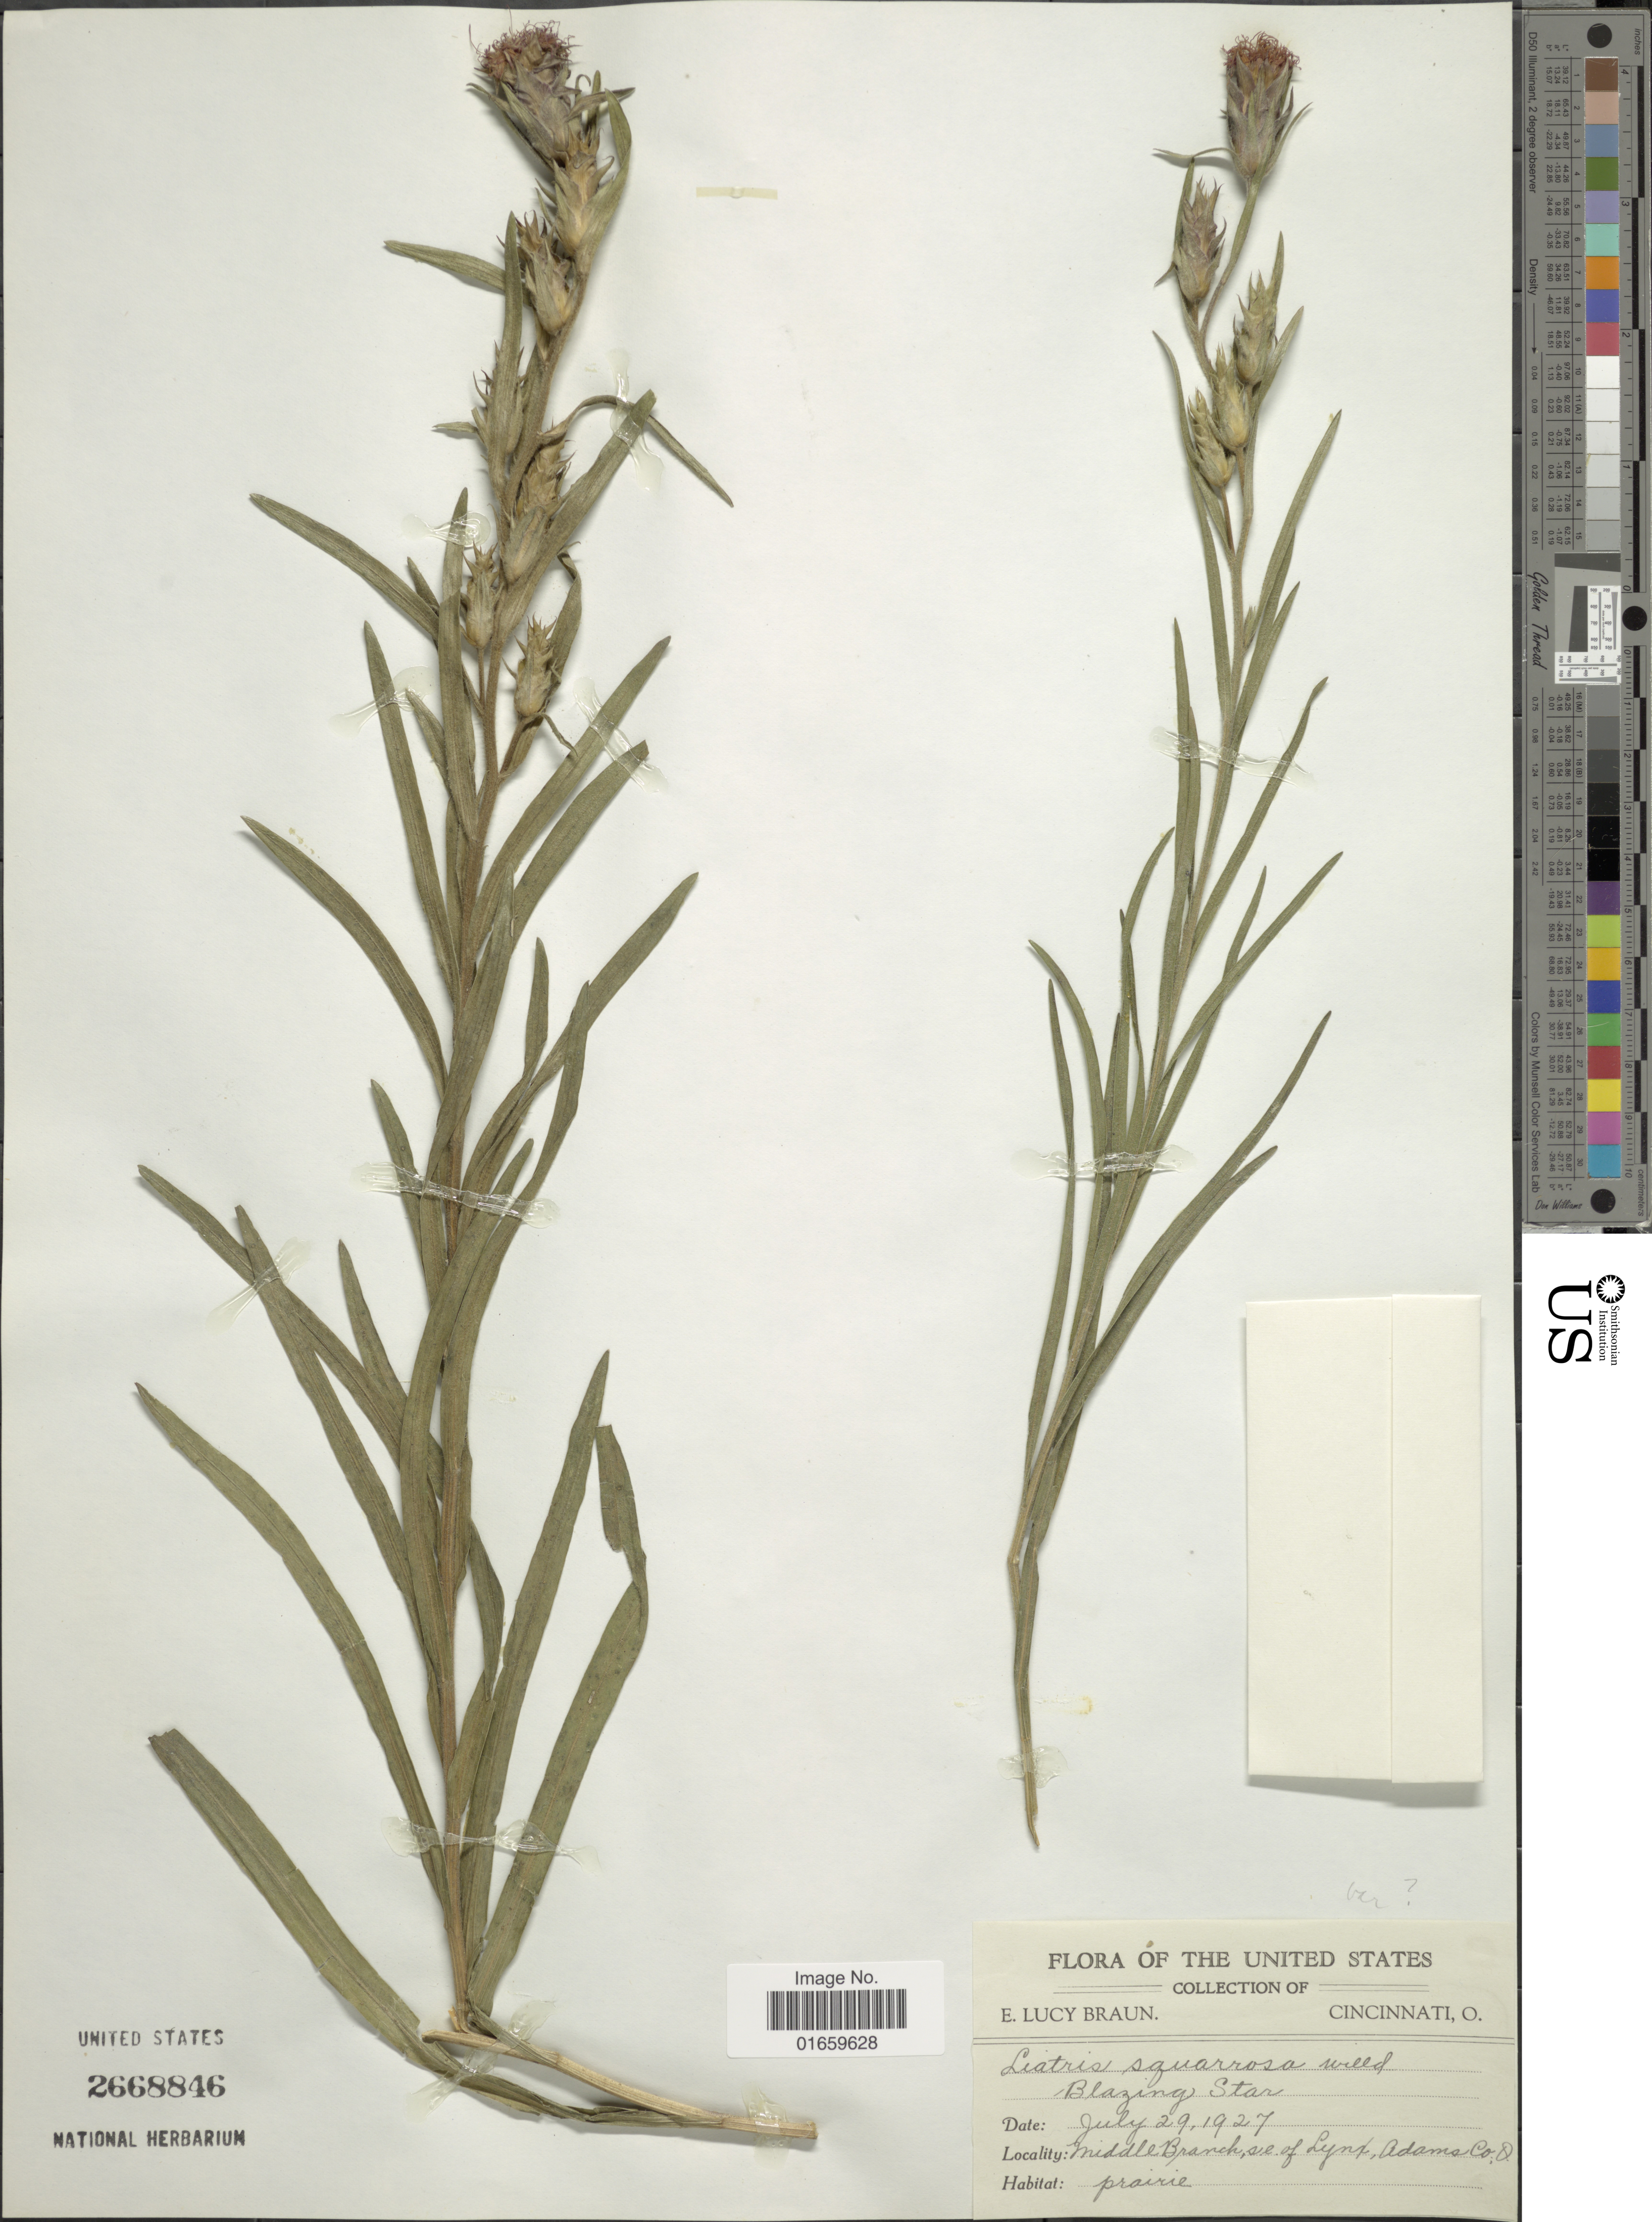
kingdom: Plantae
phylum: Tracheophyta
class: Magnoliopsida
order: Asterales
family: Asteraceae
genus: Liatris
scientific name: Liatris squarrosa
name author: (L.) Michx.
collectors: E. L. Braun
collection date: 1927-07-29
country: United States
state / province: Ohio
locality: Middle Branch, S. E. of Lynch, Adams Co.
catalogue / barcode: US 2668846